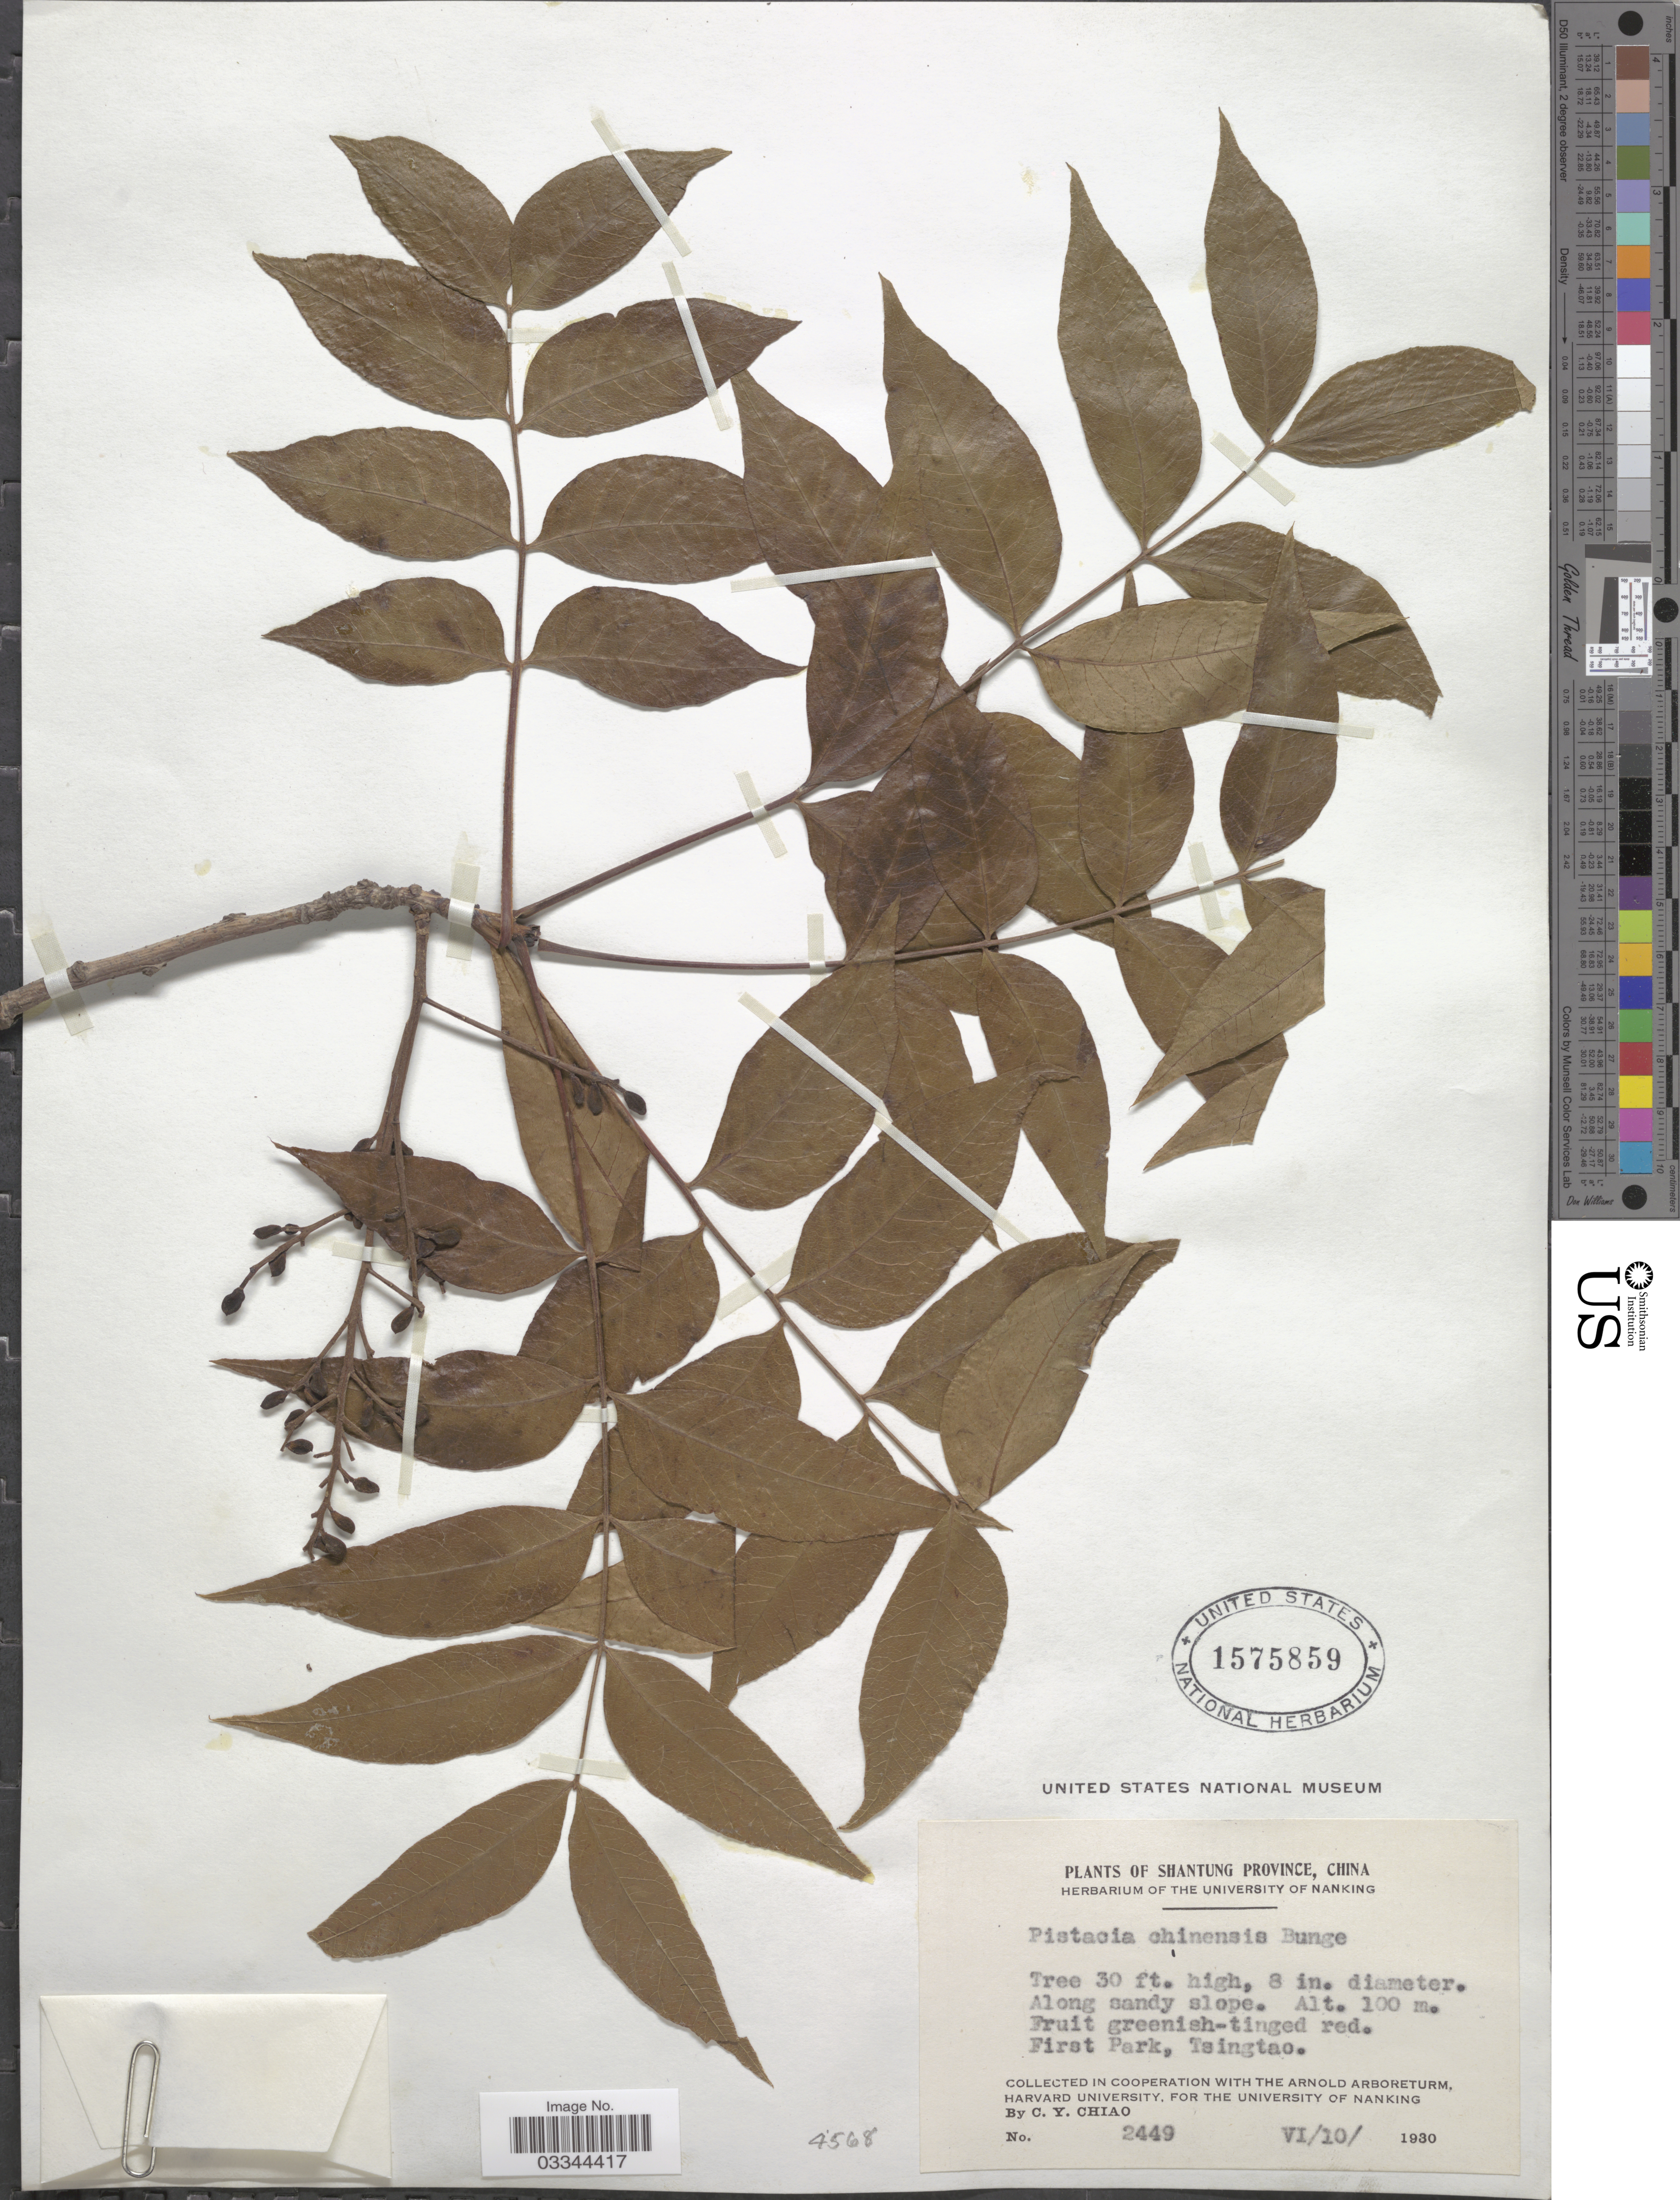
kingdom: Plantae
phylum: Tracheophyta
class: Magnoliopsida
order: Sapindales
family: Anacardiaceae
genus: Pistacia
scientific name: Pistacia chinensis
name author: Bunge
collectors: C. Y. Chiao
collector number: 2449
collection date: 1930-06-10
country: China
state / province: Shandong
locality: Shantung Province. First Park, Tsingtao.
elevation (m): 100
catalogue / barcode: US 1575859